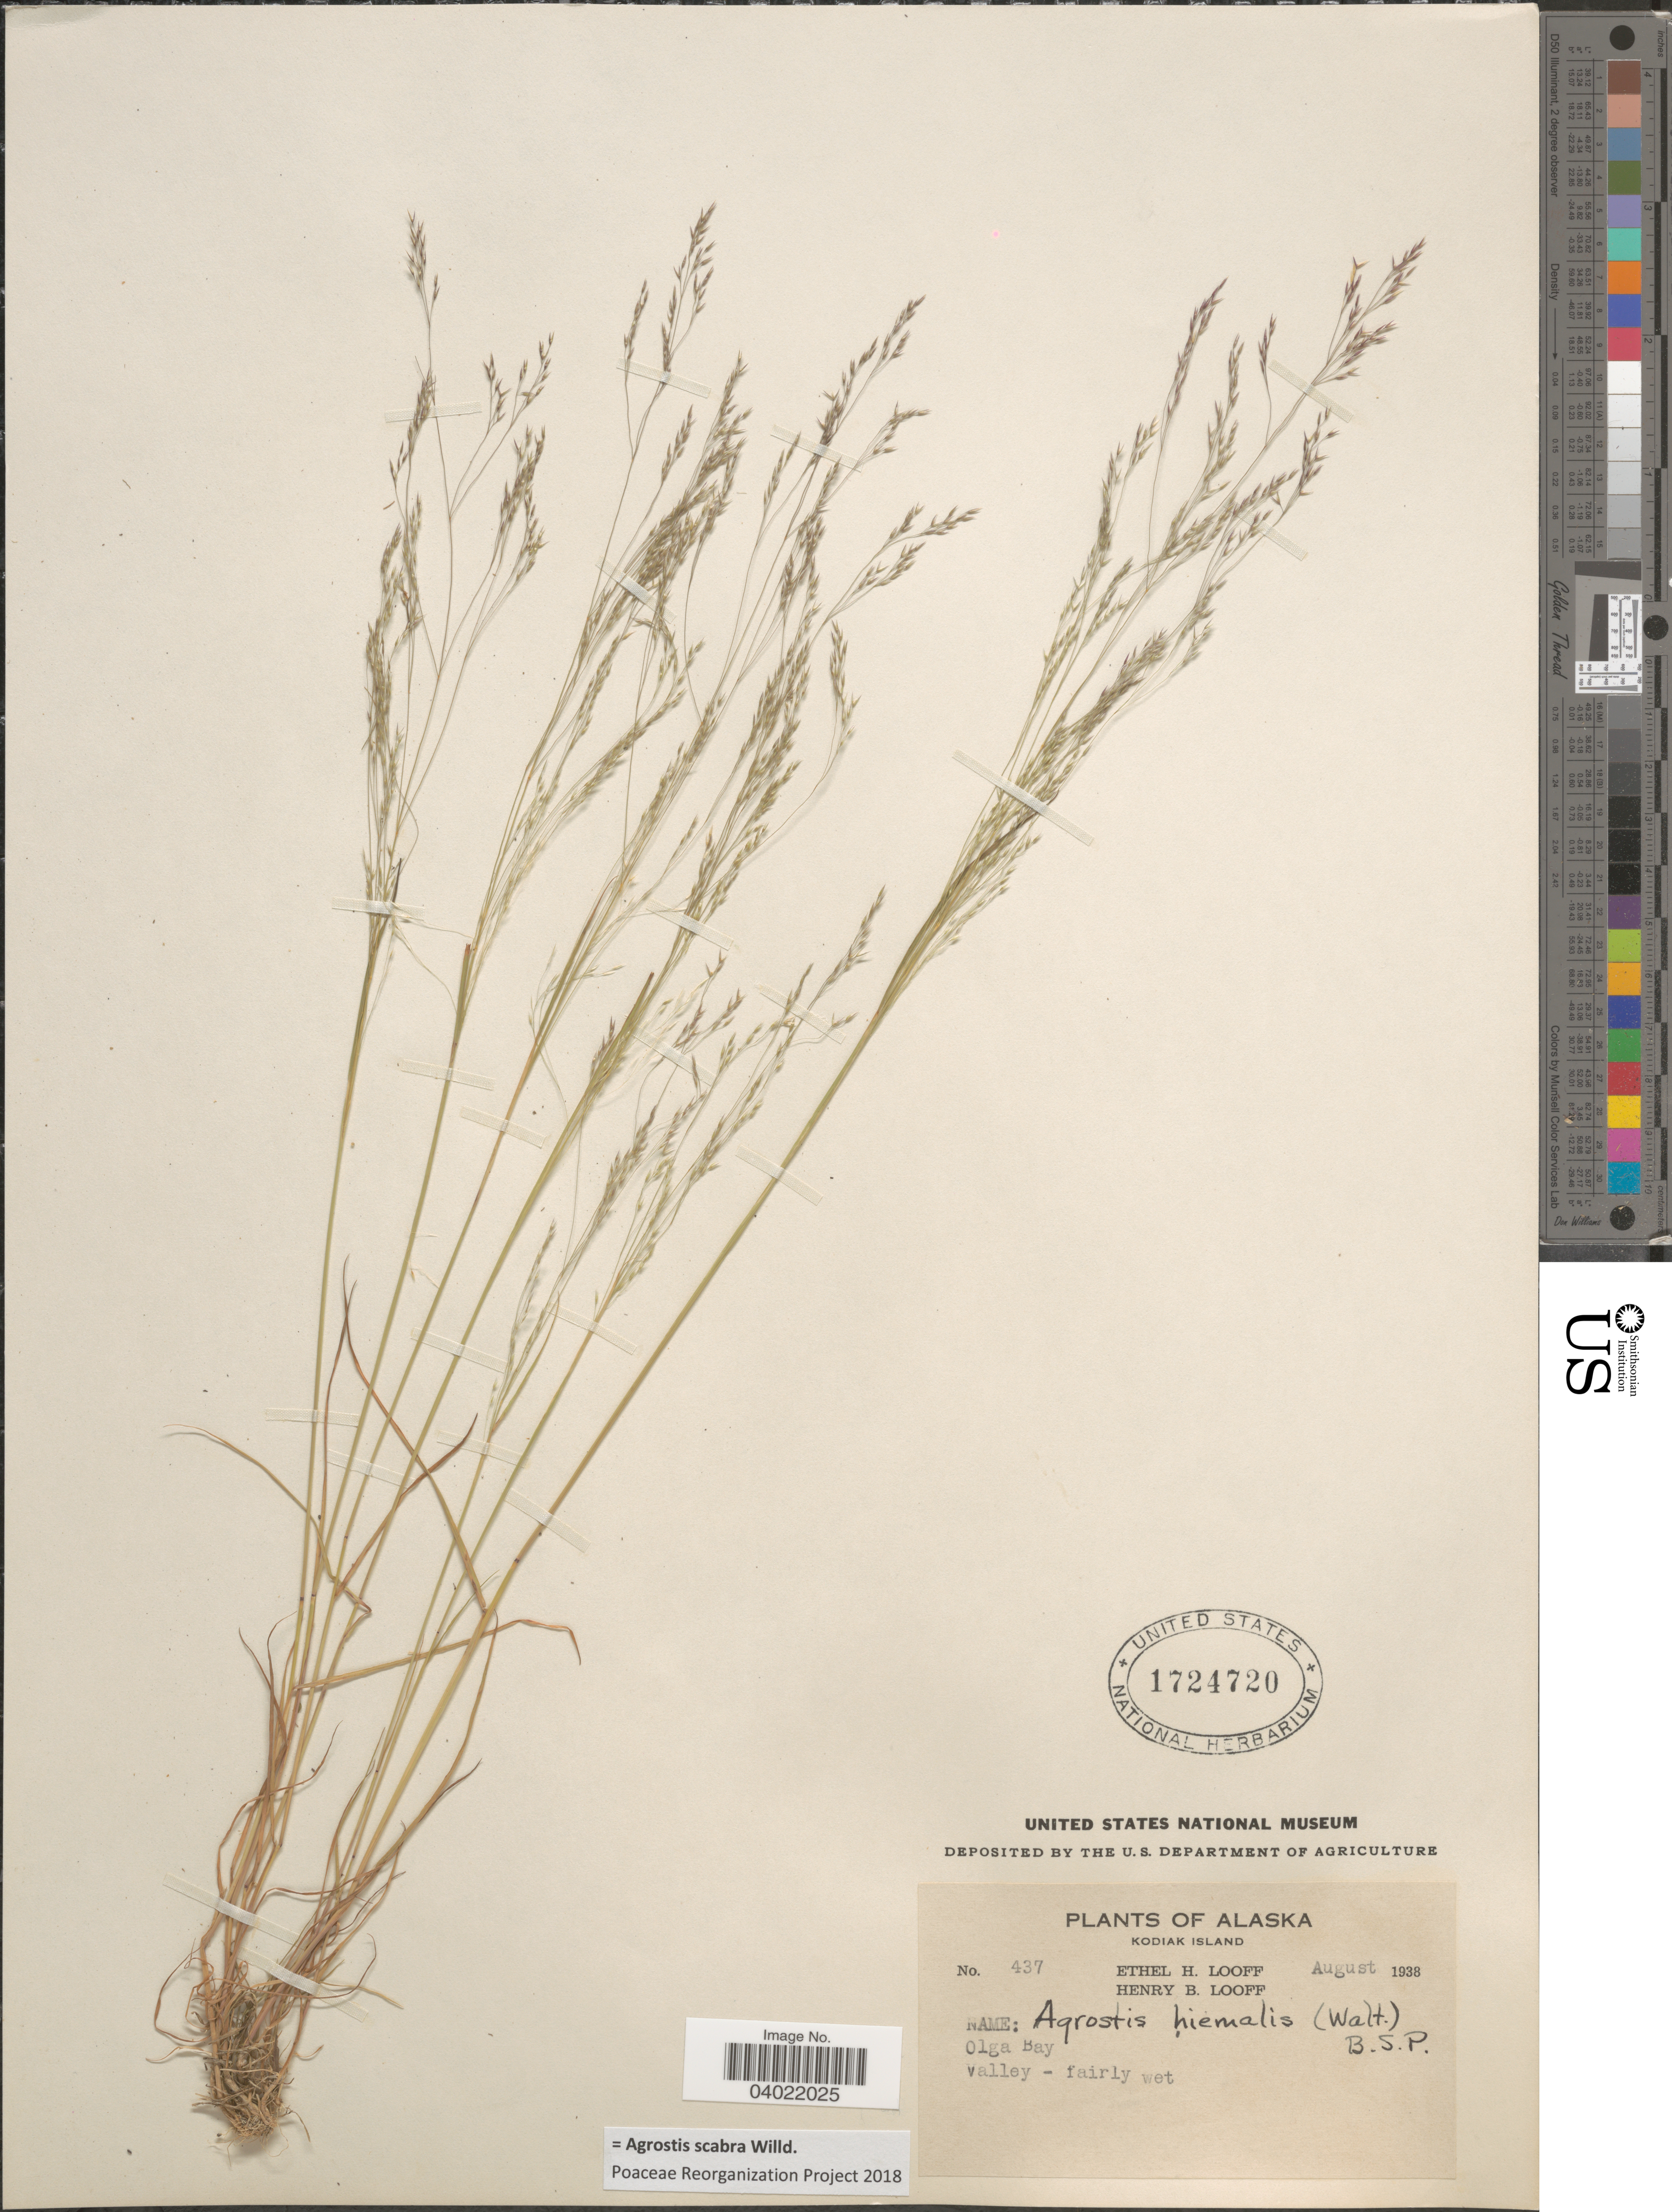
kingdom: Plantae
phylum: Tracheophyta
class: Liliopsida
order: Poales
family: Poaceae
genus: Agrostis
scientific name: Agrostis scabra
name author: Willd.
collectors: E. Looff & H. Looff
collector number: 437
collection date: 1938-08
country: United States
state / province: Alaska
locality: Kodiak Island. Olga Bay.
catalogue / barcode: US 1724720